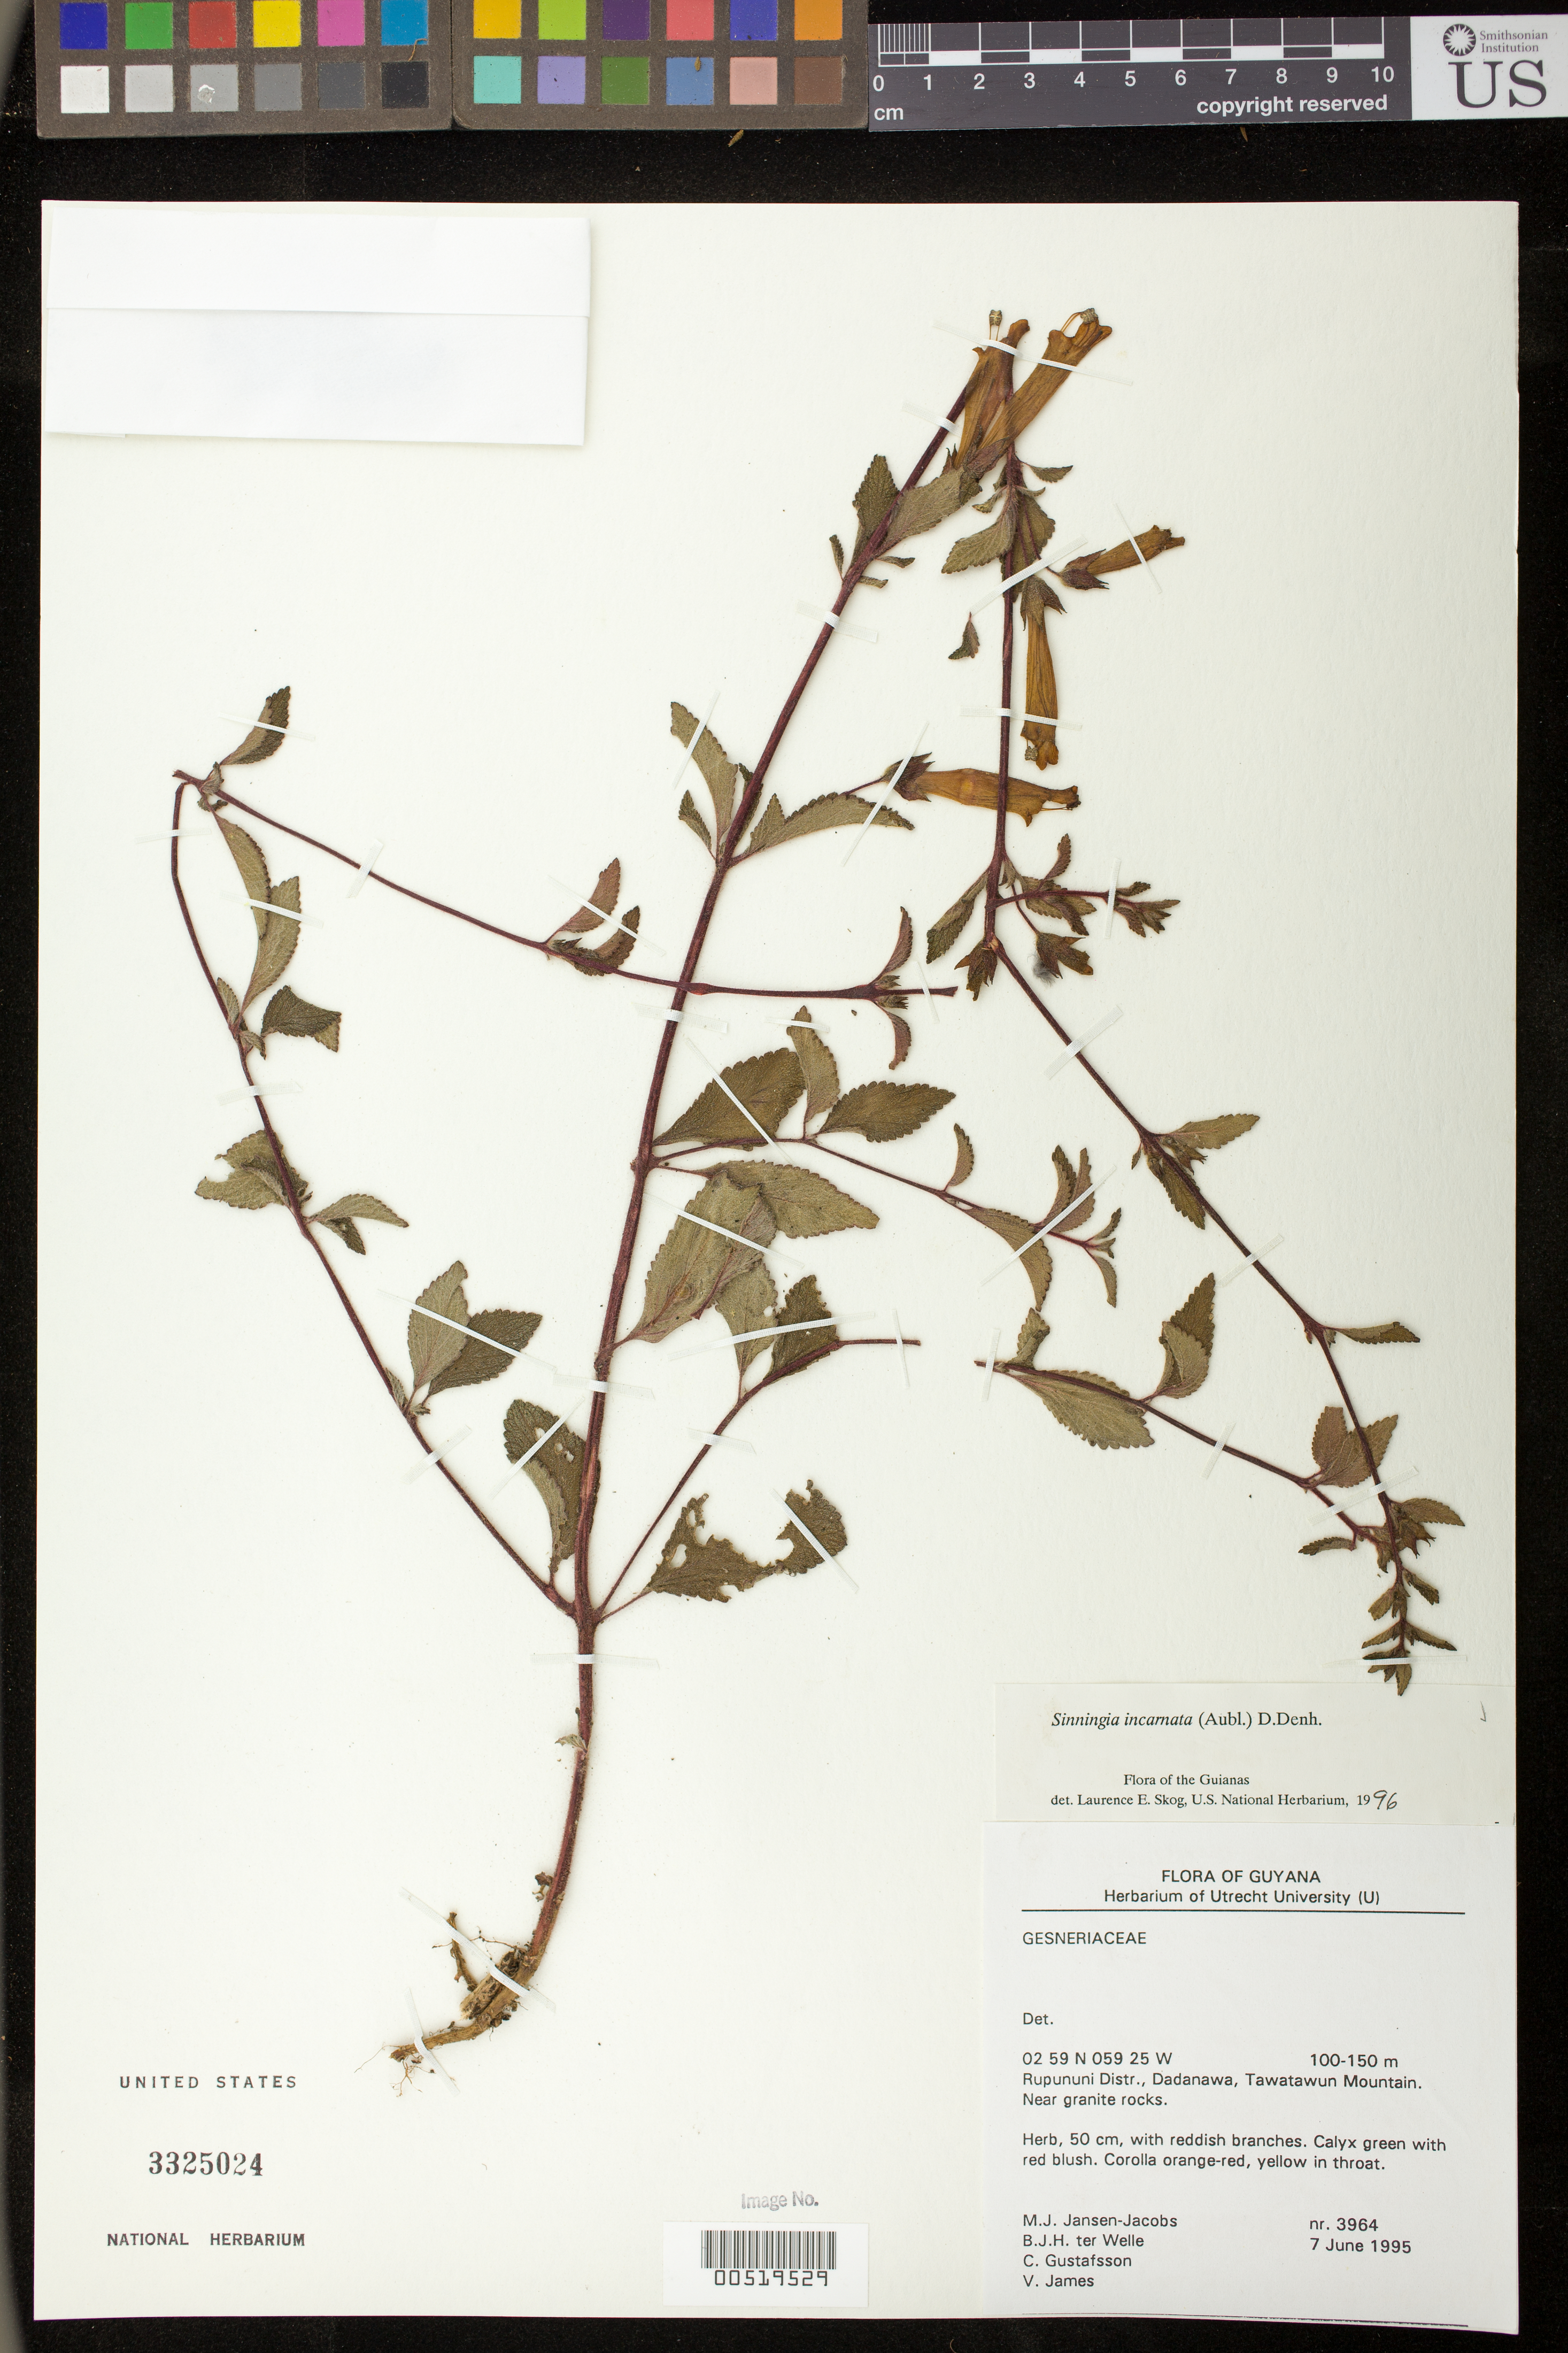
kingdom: Plantae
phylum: Tracheophyta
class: Magnoliopsida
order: Lamiales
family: Gesneriaceae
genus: Sinningia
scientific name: Sinningia incarnata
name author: (Aubl.) D.L. Denham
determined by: Skog, Laurence E.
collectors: M. J. Jansen-Jacobs, B. Welle, C. G. Gustafsson & V. James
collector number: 3964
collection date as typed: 07 Jun 1995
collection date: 1995-06-07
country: Guyana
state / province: U. Takutu-U. Essequibo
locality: Rupununi Distr., Dadanawa, Tawatawun Mountain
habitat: Near granite rocks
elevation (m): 100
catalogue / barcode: US 3325024